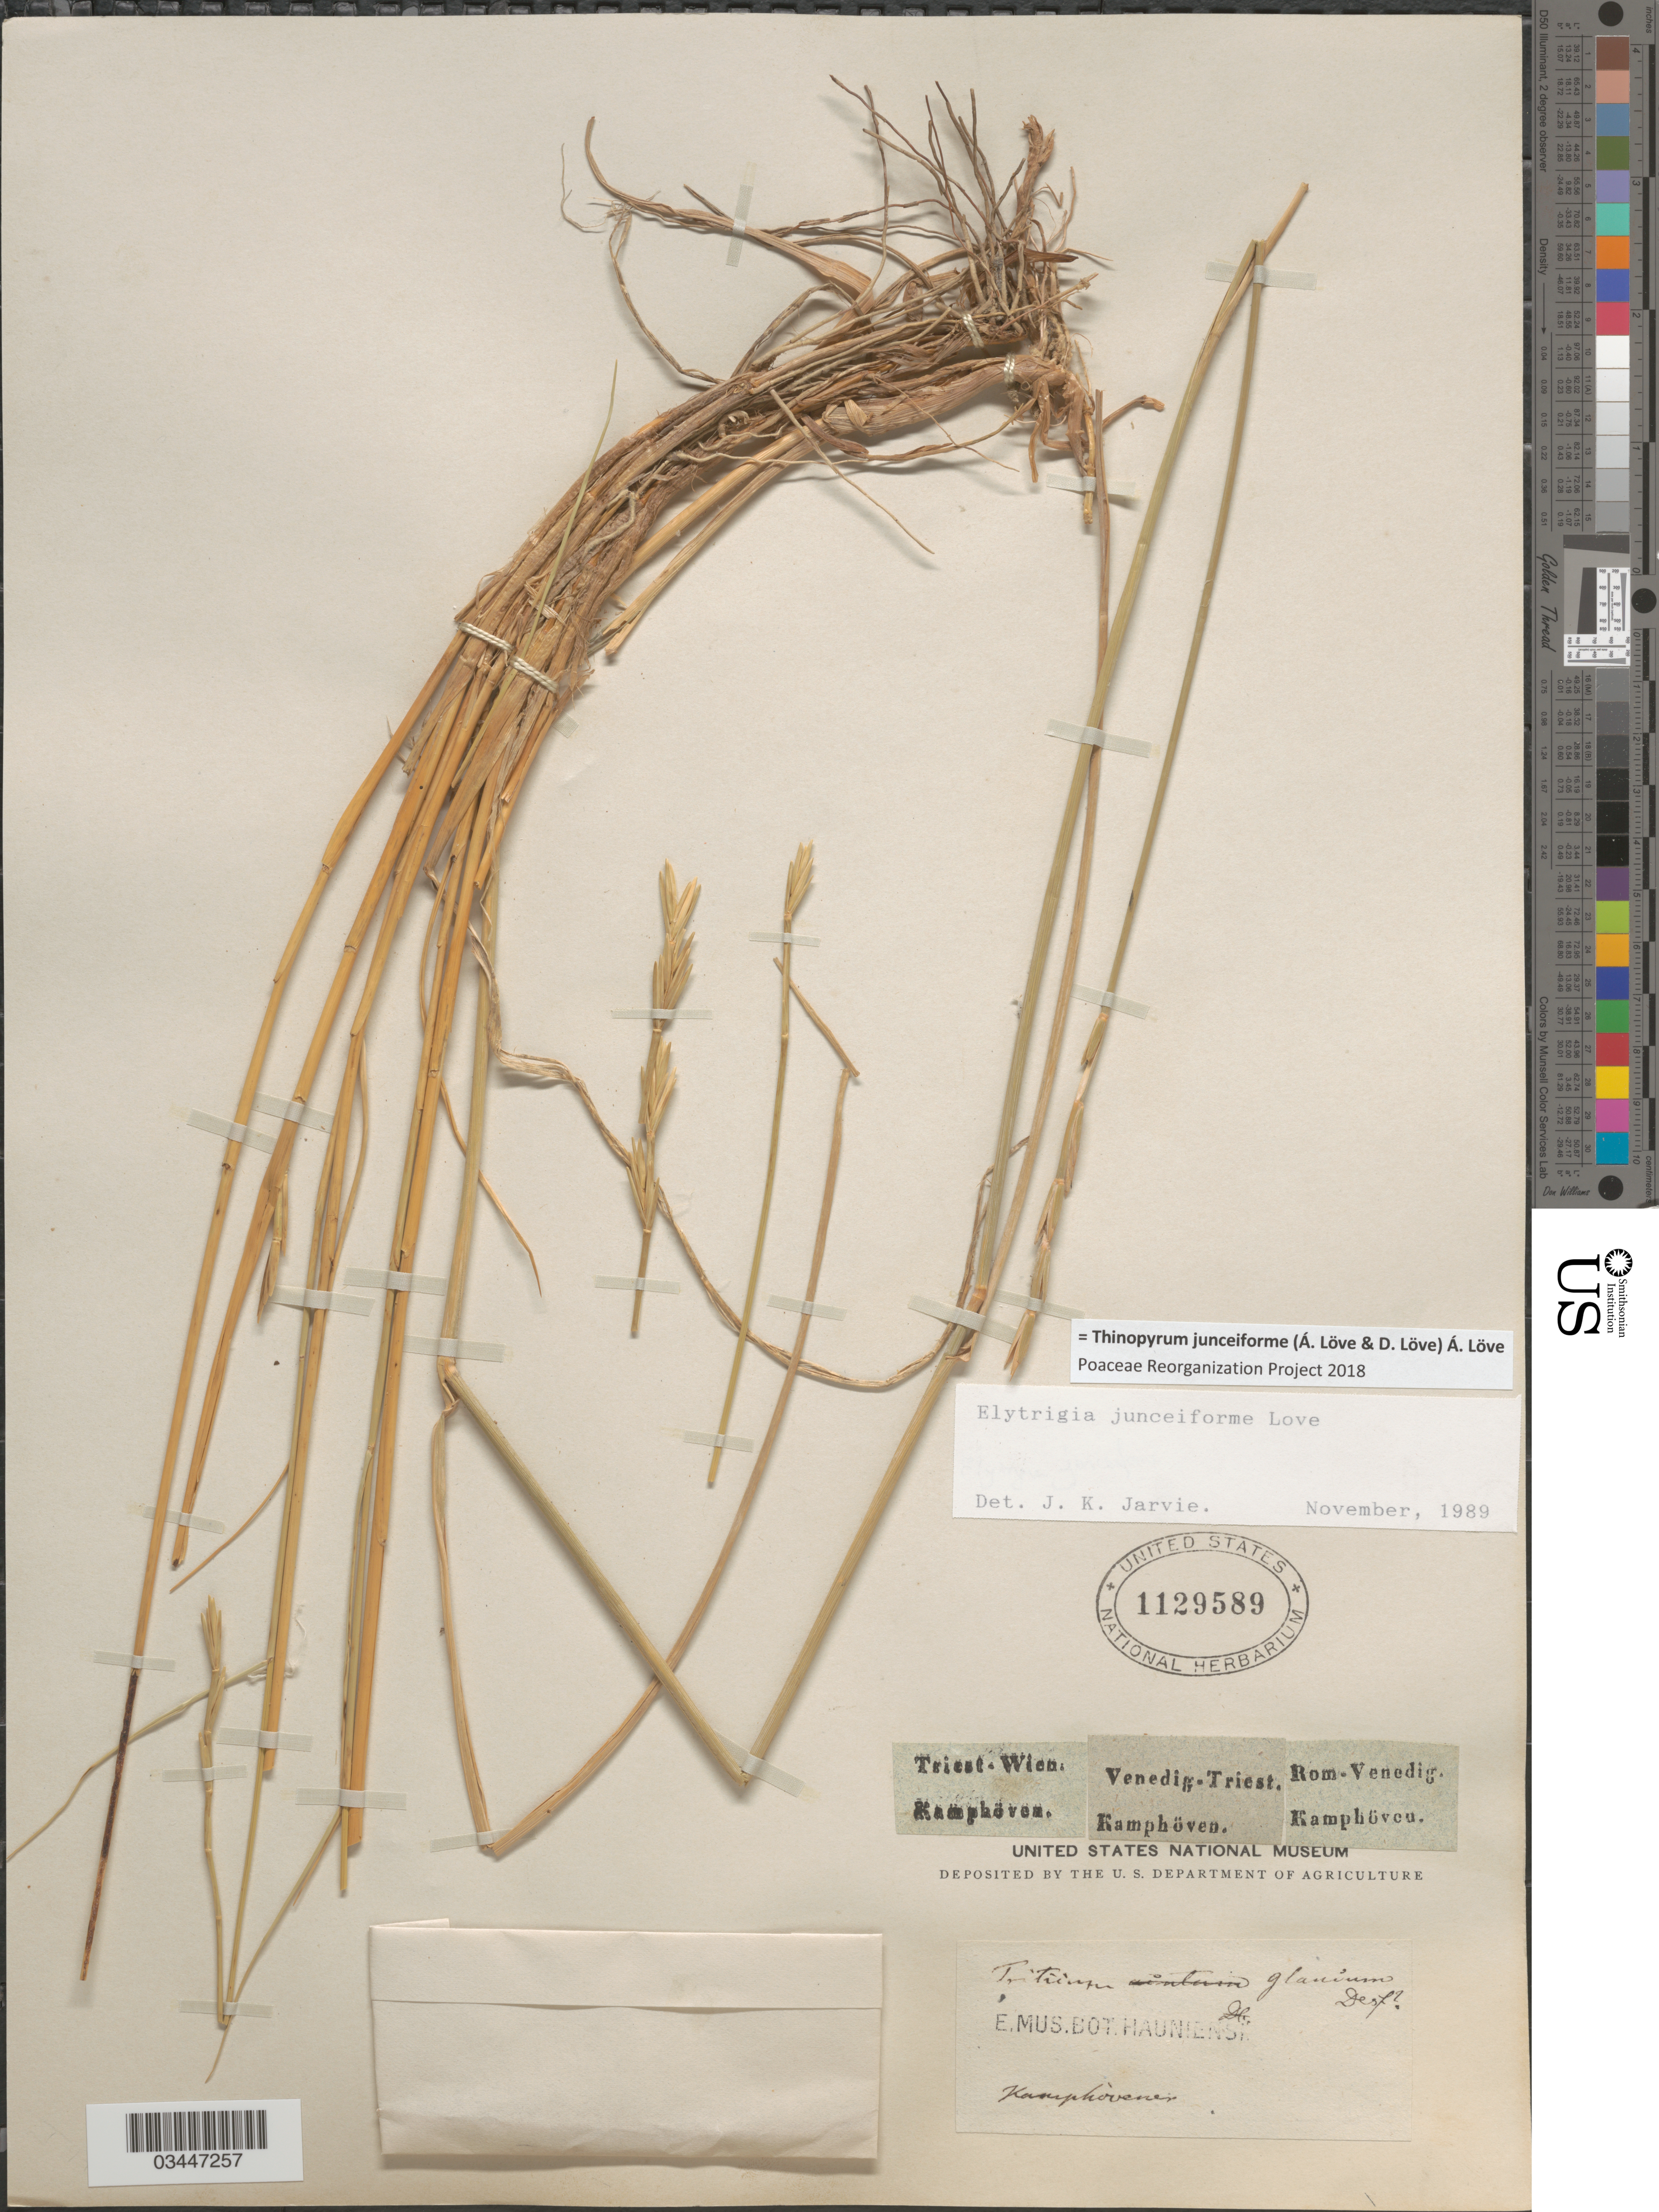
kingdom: Plantae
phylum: Tracheophyta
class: Liliopsida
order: Poales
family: Poaceae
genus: Thinopyrum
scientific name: Thinopyrum junceiforme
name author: (Á. Löve & D. Löve) Á. Löve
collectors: B. Kamphövener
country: Italy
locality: Triest. Venedig. Rom. Wien.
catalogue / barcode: US 1129589